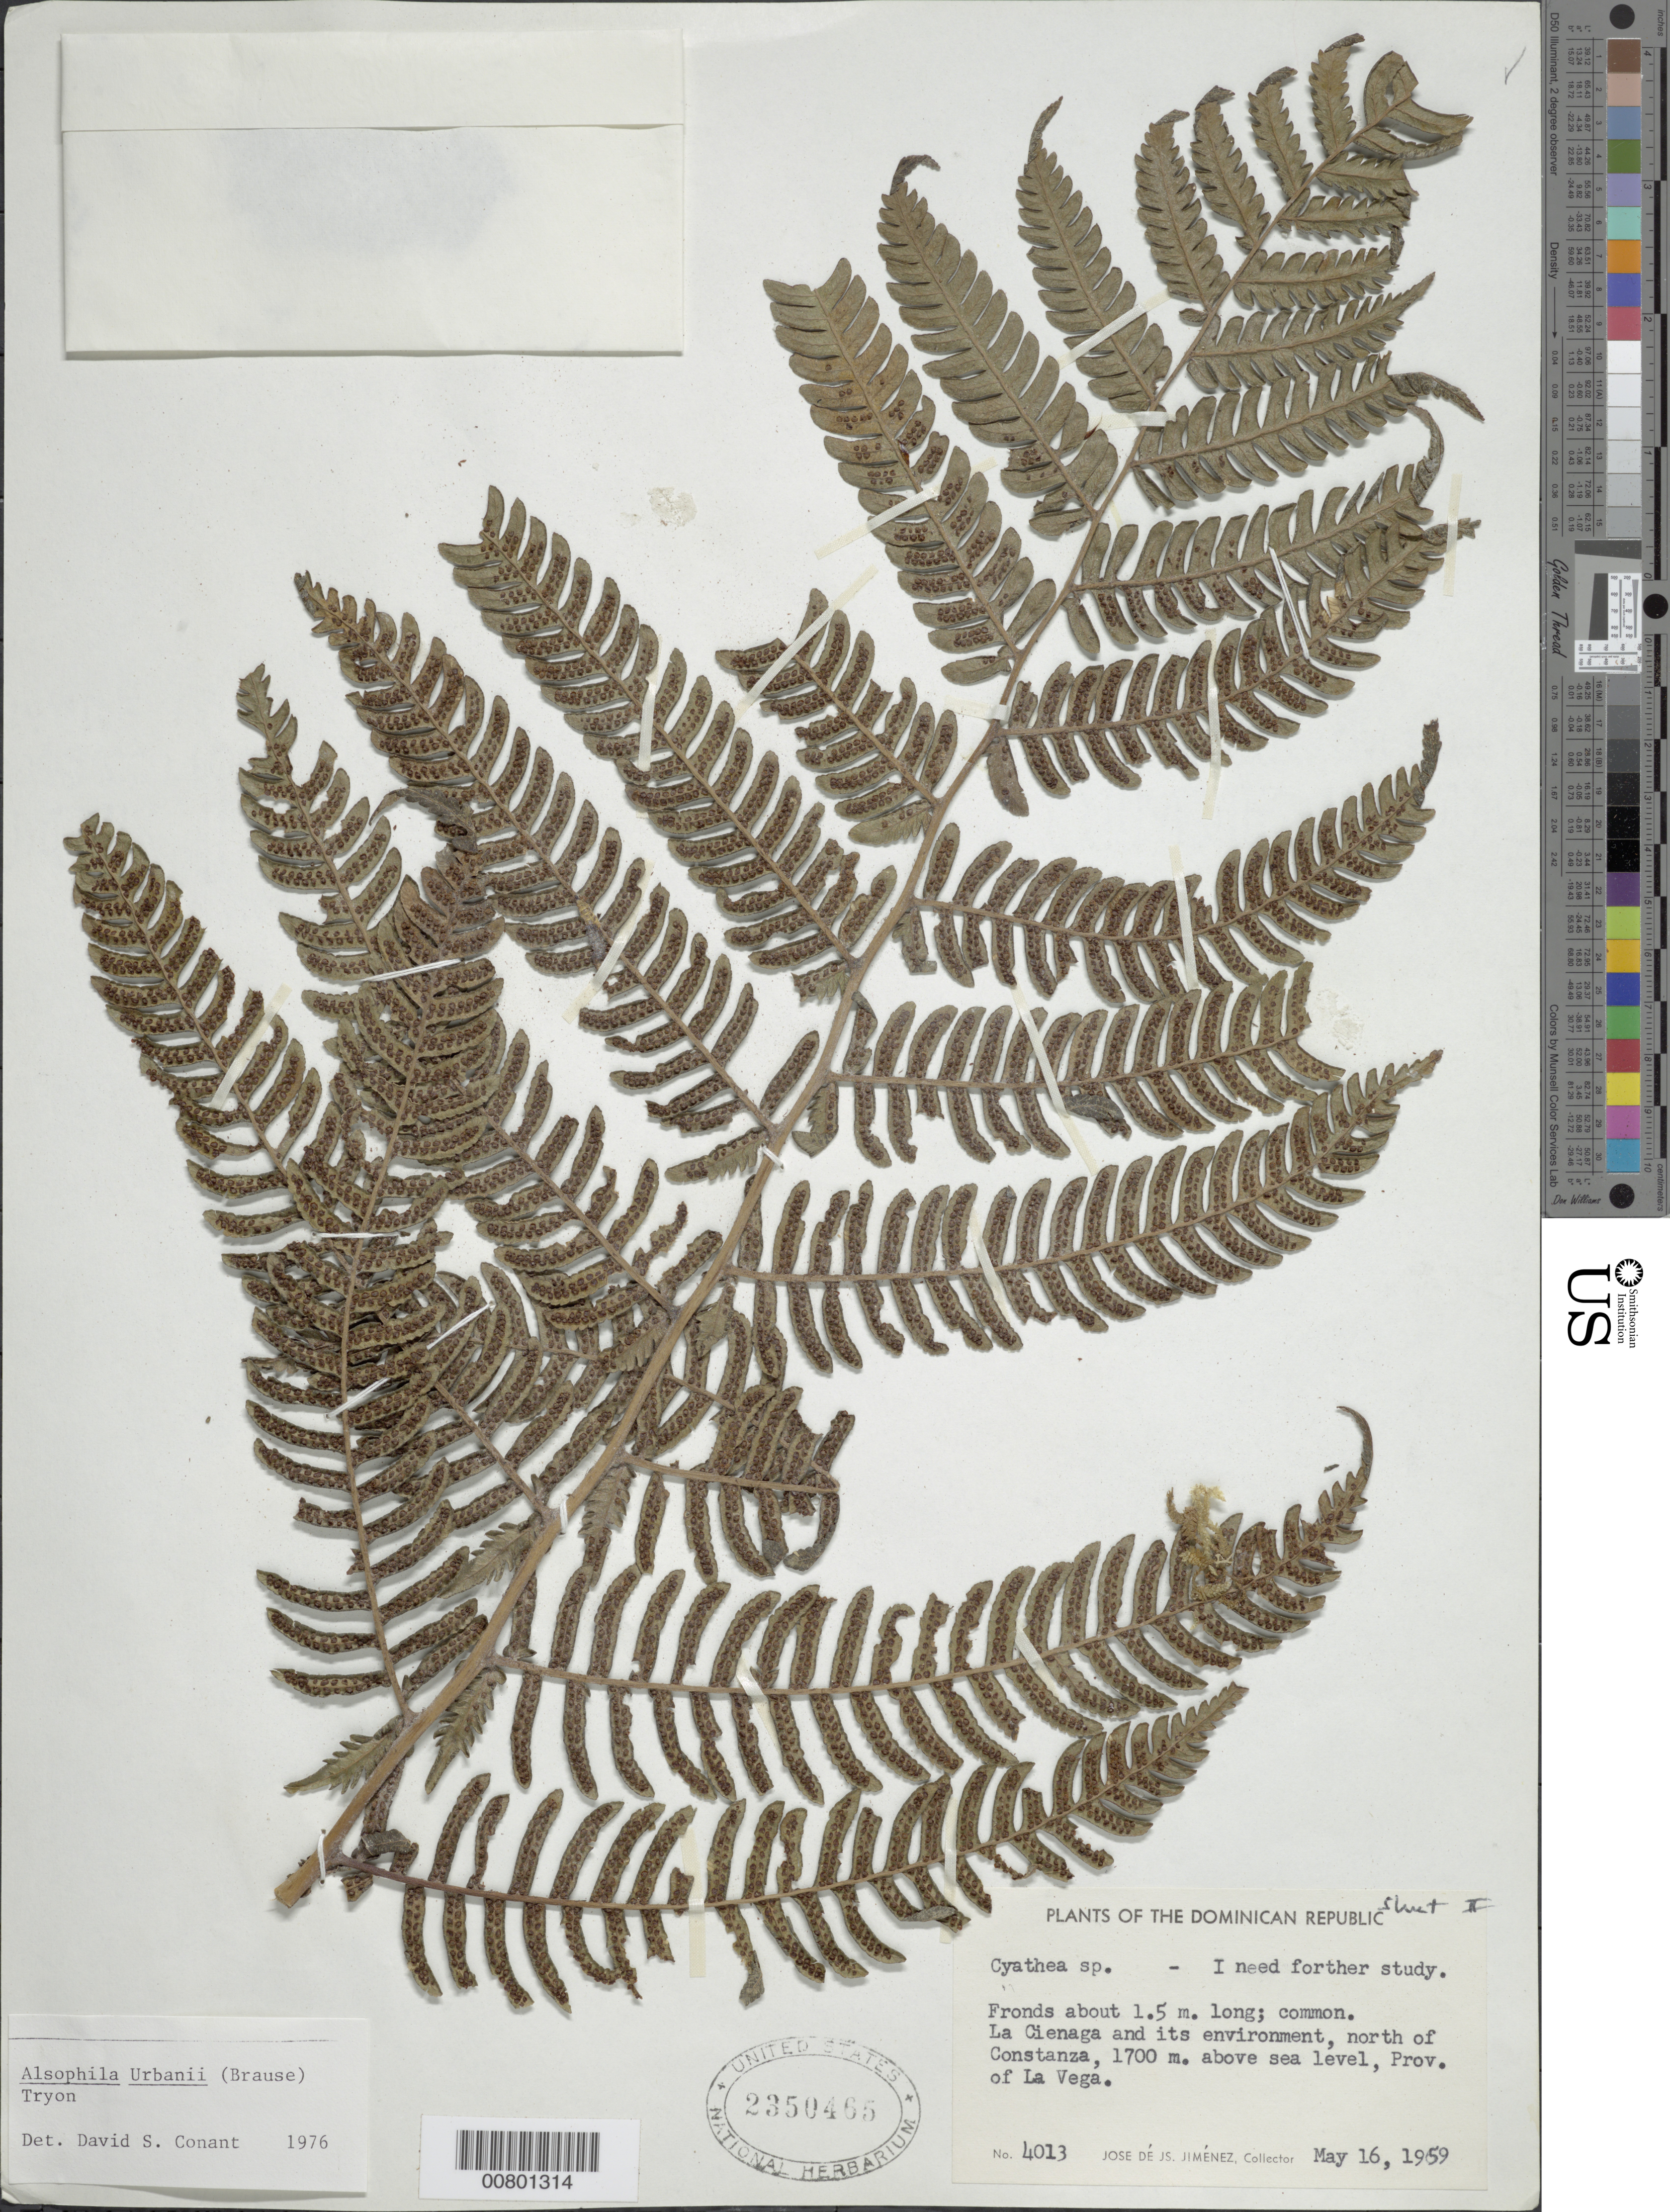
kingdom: Plantae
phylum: Tracheophyta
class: Polypodiopsida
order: Cyatheales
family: Cyatheaceae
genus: Alsophila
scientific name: Alsophila urbanii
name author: (Brause) R.M. Tryon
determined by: Conant, D. S.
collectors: J. J. Jiménez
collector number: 4013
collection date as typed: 16 May 1959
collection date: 1959-05-16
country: Dominican Republic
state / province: La Vega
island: Hispaniola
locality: La Cienaga, N of Constanza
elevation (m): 1700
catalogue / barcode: US 2350465